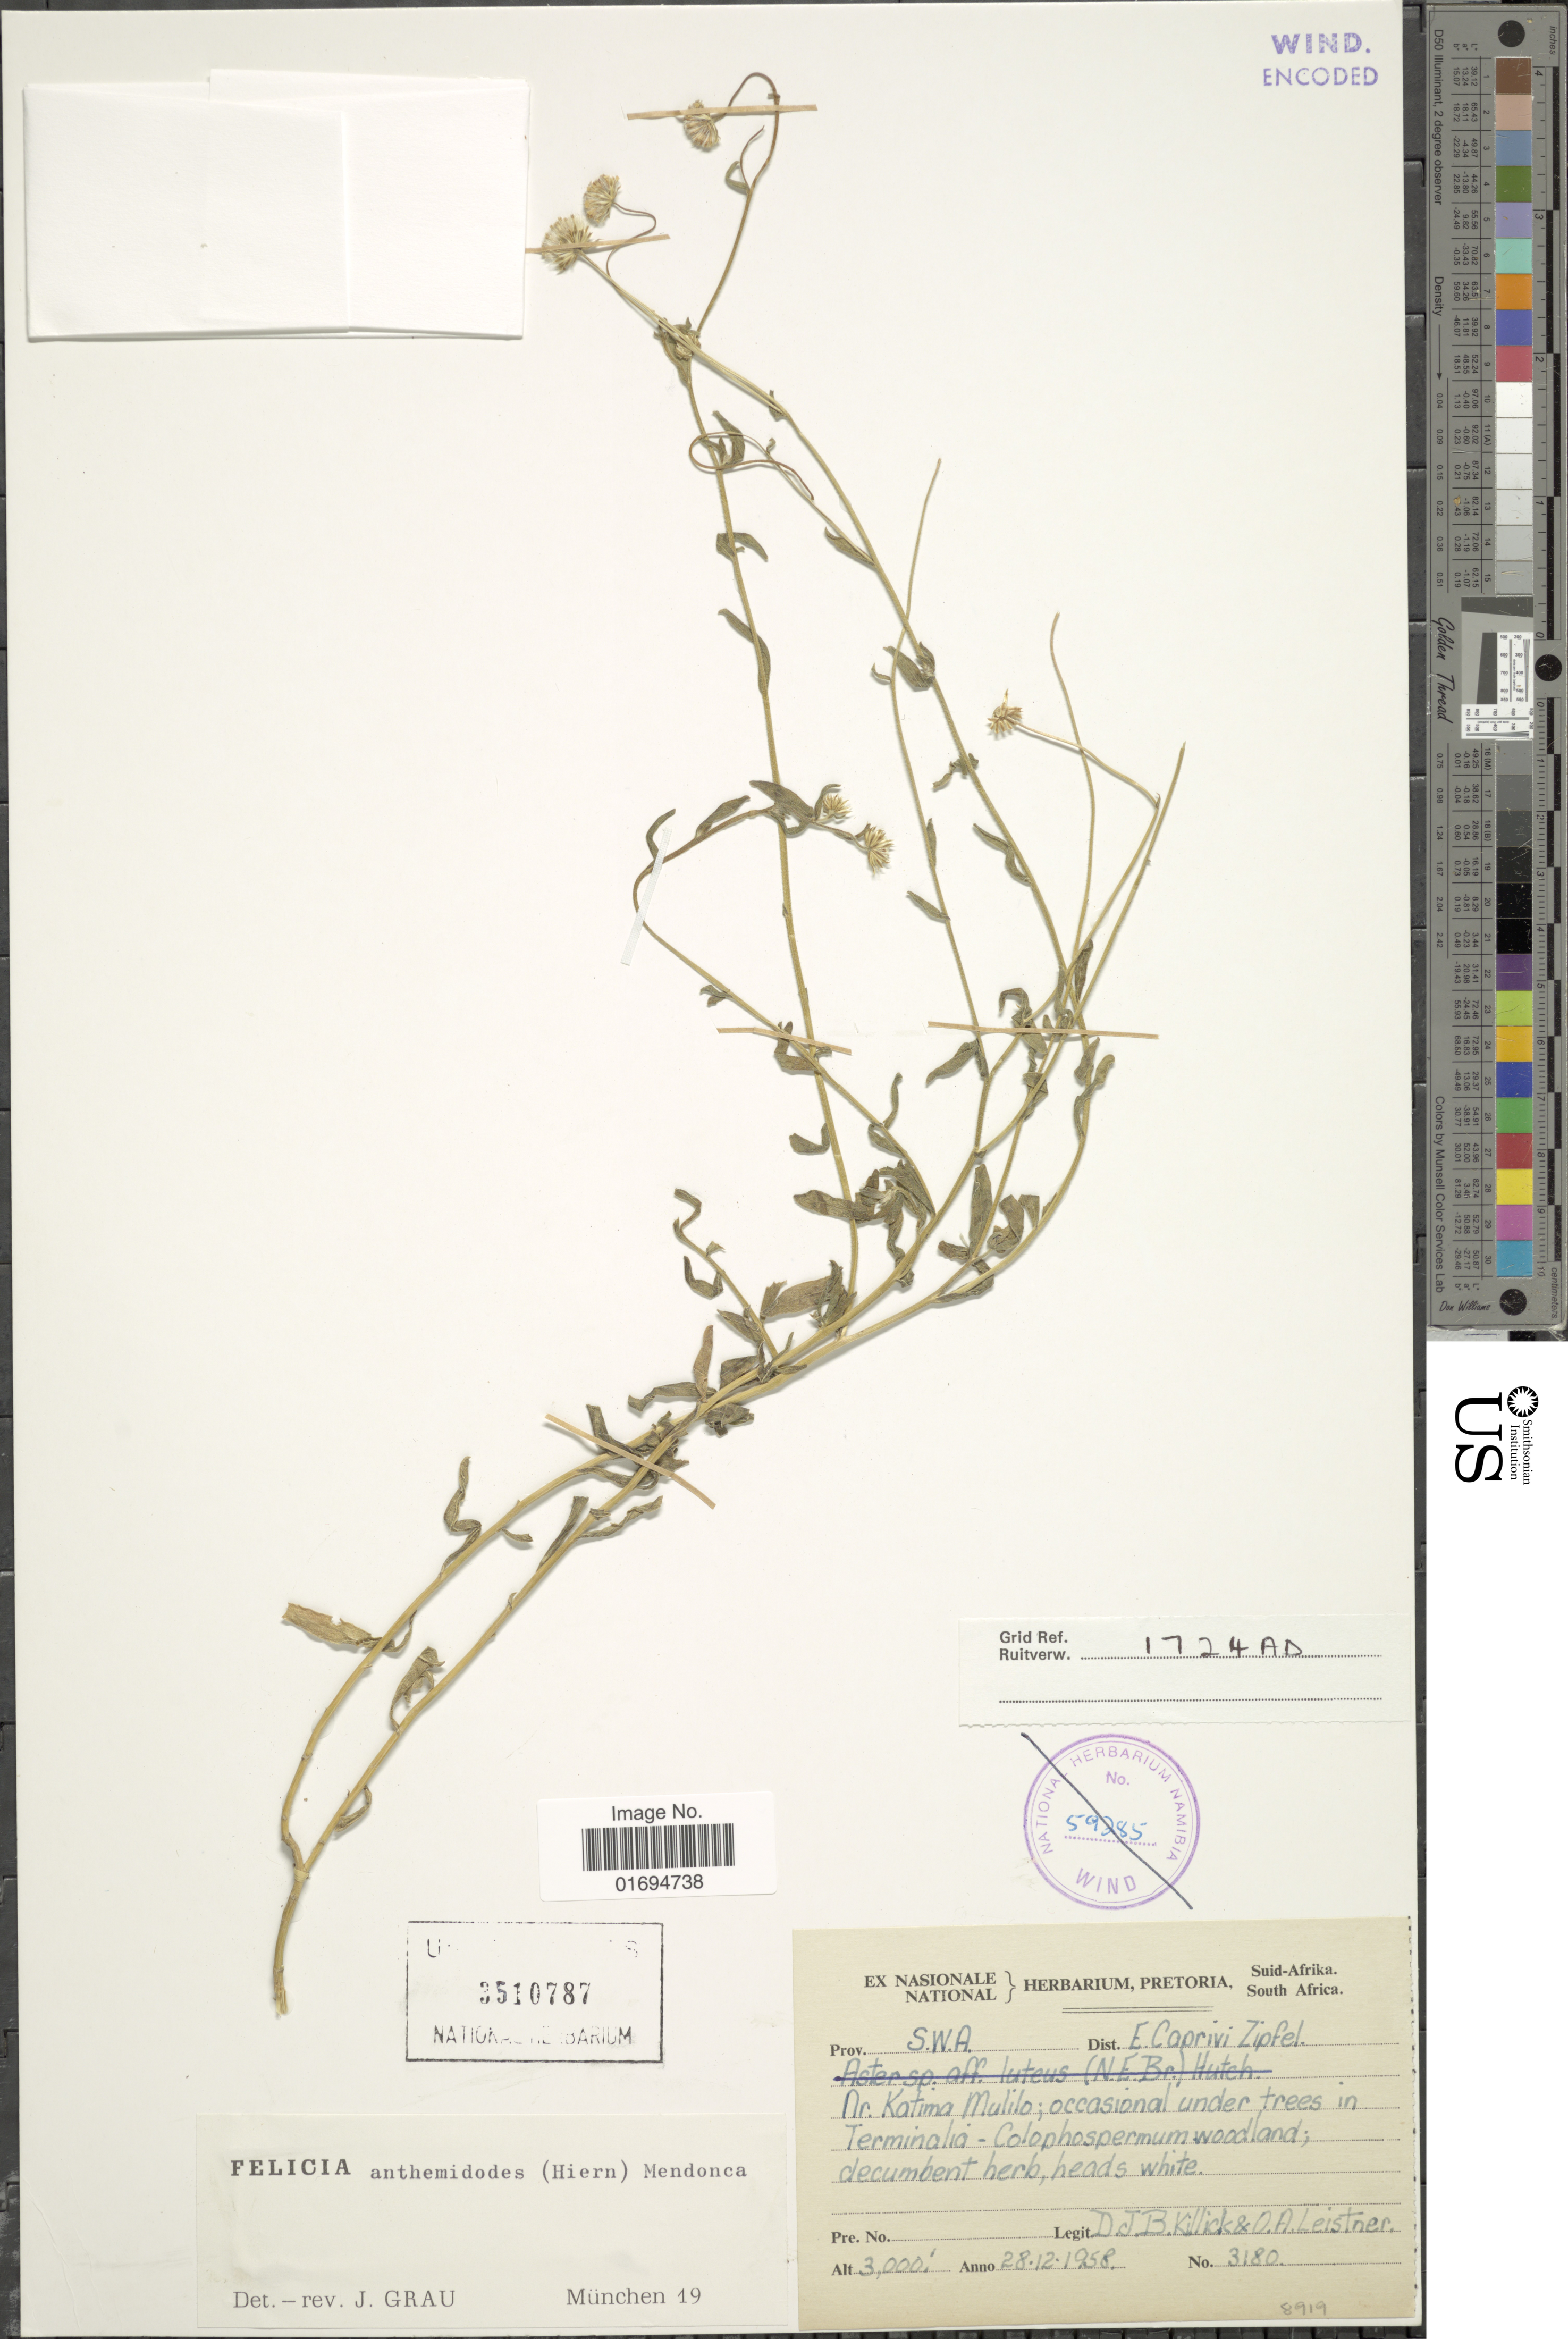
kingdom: Plantae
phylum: Tracheophyta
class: Magnoliopsida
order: Asterales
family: Asteraceae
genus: Felicia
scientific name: Felicia anthemidodes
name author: (Hiern) Mendonça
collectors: D. Killick & O. A. Leistner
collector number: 3180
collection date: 1958-12-28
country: Namibia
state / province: Caprivi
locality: S. W. A., Dist. E Caprivi Zipfel, nr. Katima Mulilo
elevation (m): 914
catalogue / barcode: US 3510787